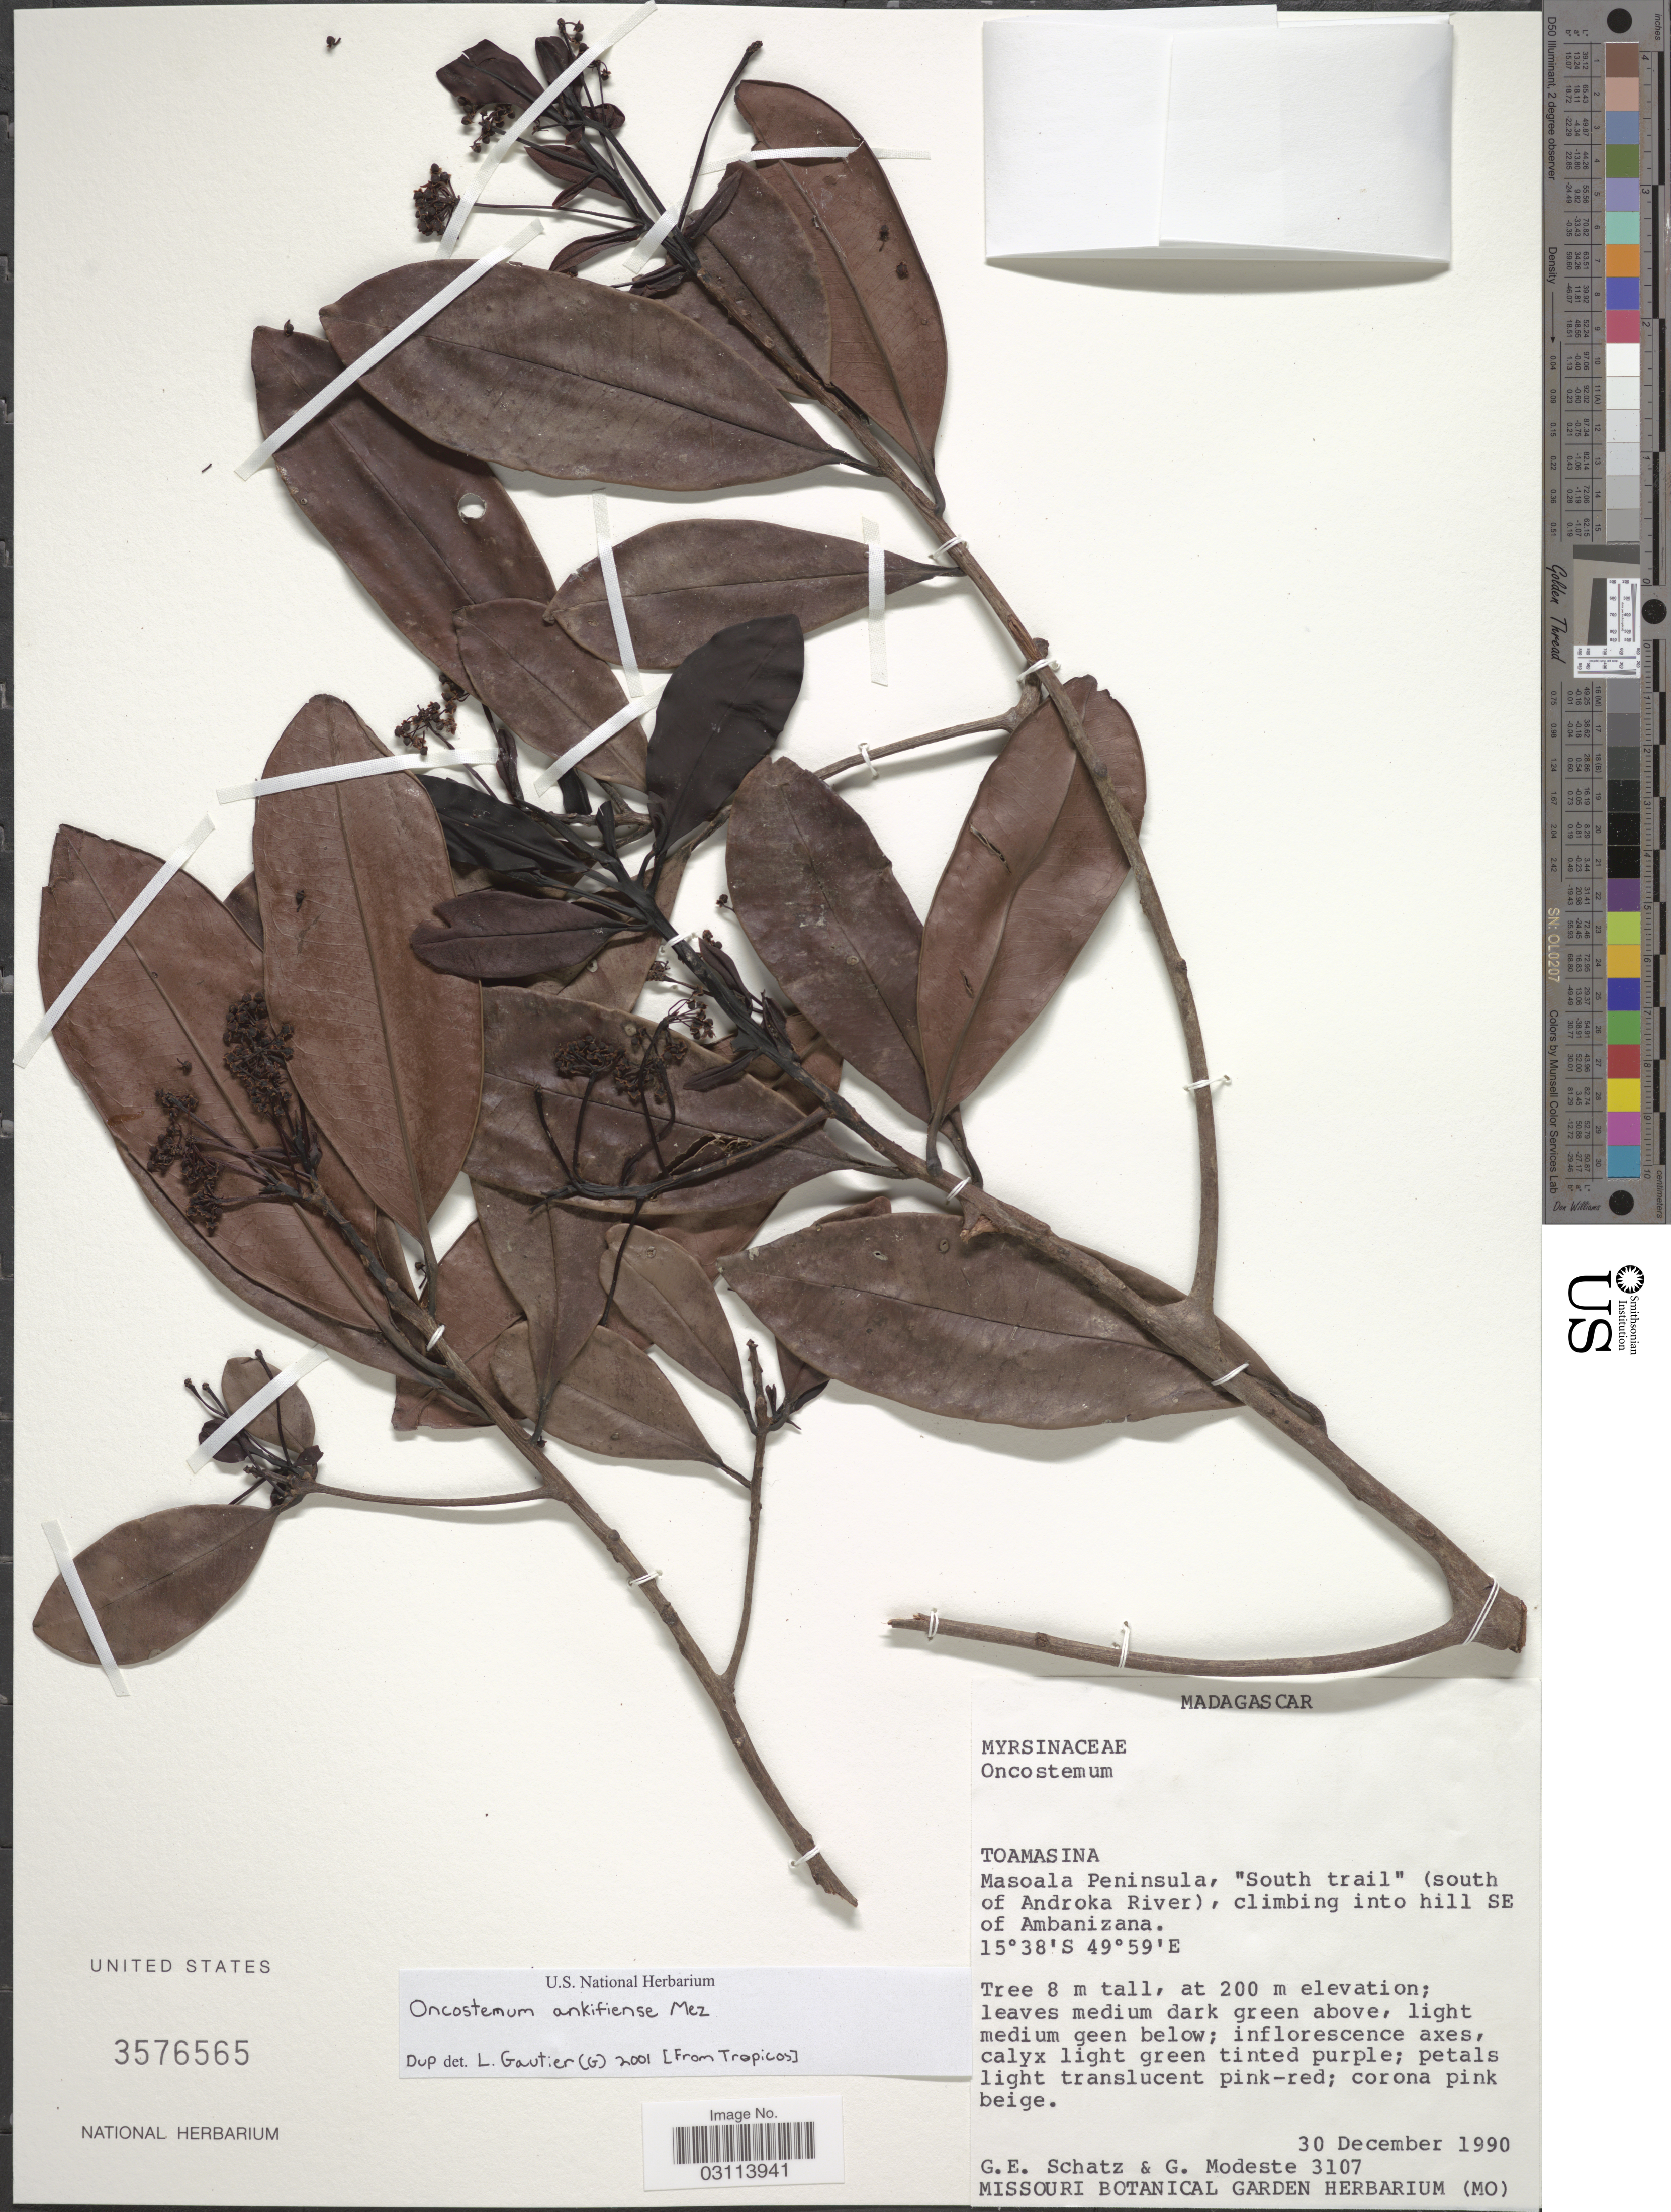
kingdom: Plantae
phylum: Tracheophyta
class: Magnoliopsida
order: Ericales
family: Primulaceae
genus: Oncostemum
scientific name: Oncostemum ankifiense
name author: Mez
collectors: G. Schatz & G. Modeste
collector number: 3107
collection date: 1990-12-30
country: Madagascar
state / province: Analanjirofo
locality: Masoala Peninsula, "South trail" (south of Androka River), climbing into hill SE of Ambanizana.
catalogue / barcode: US 3576565